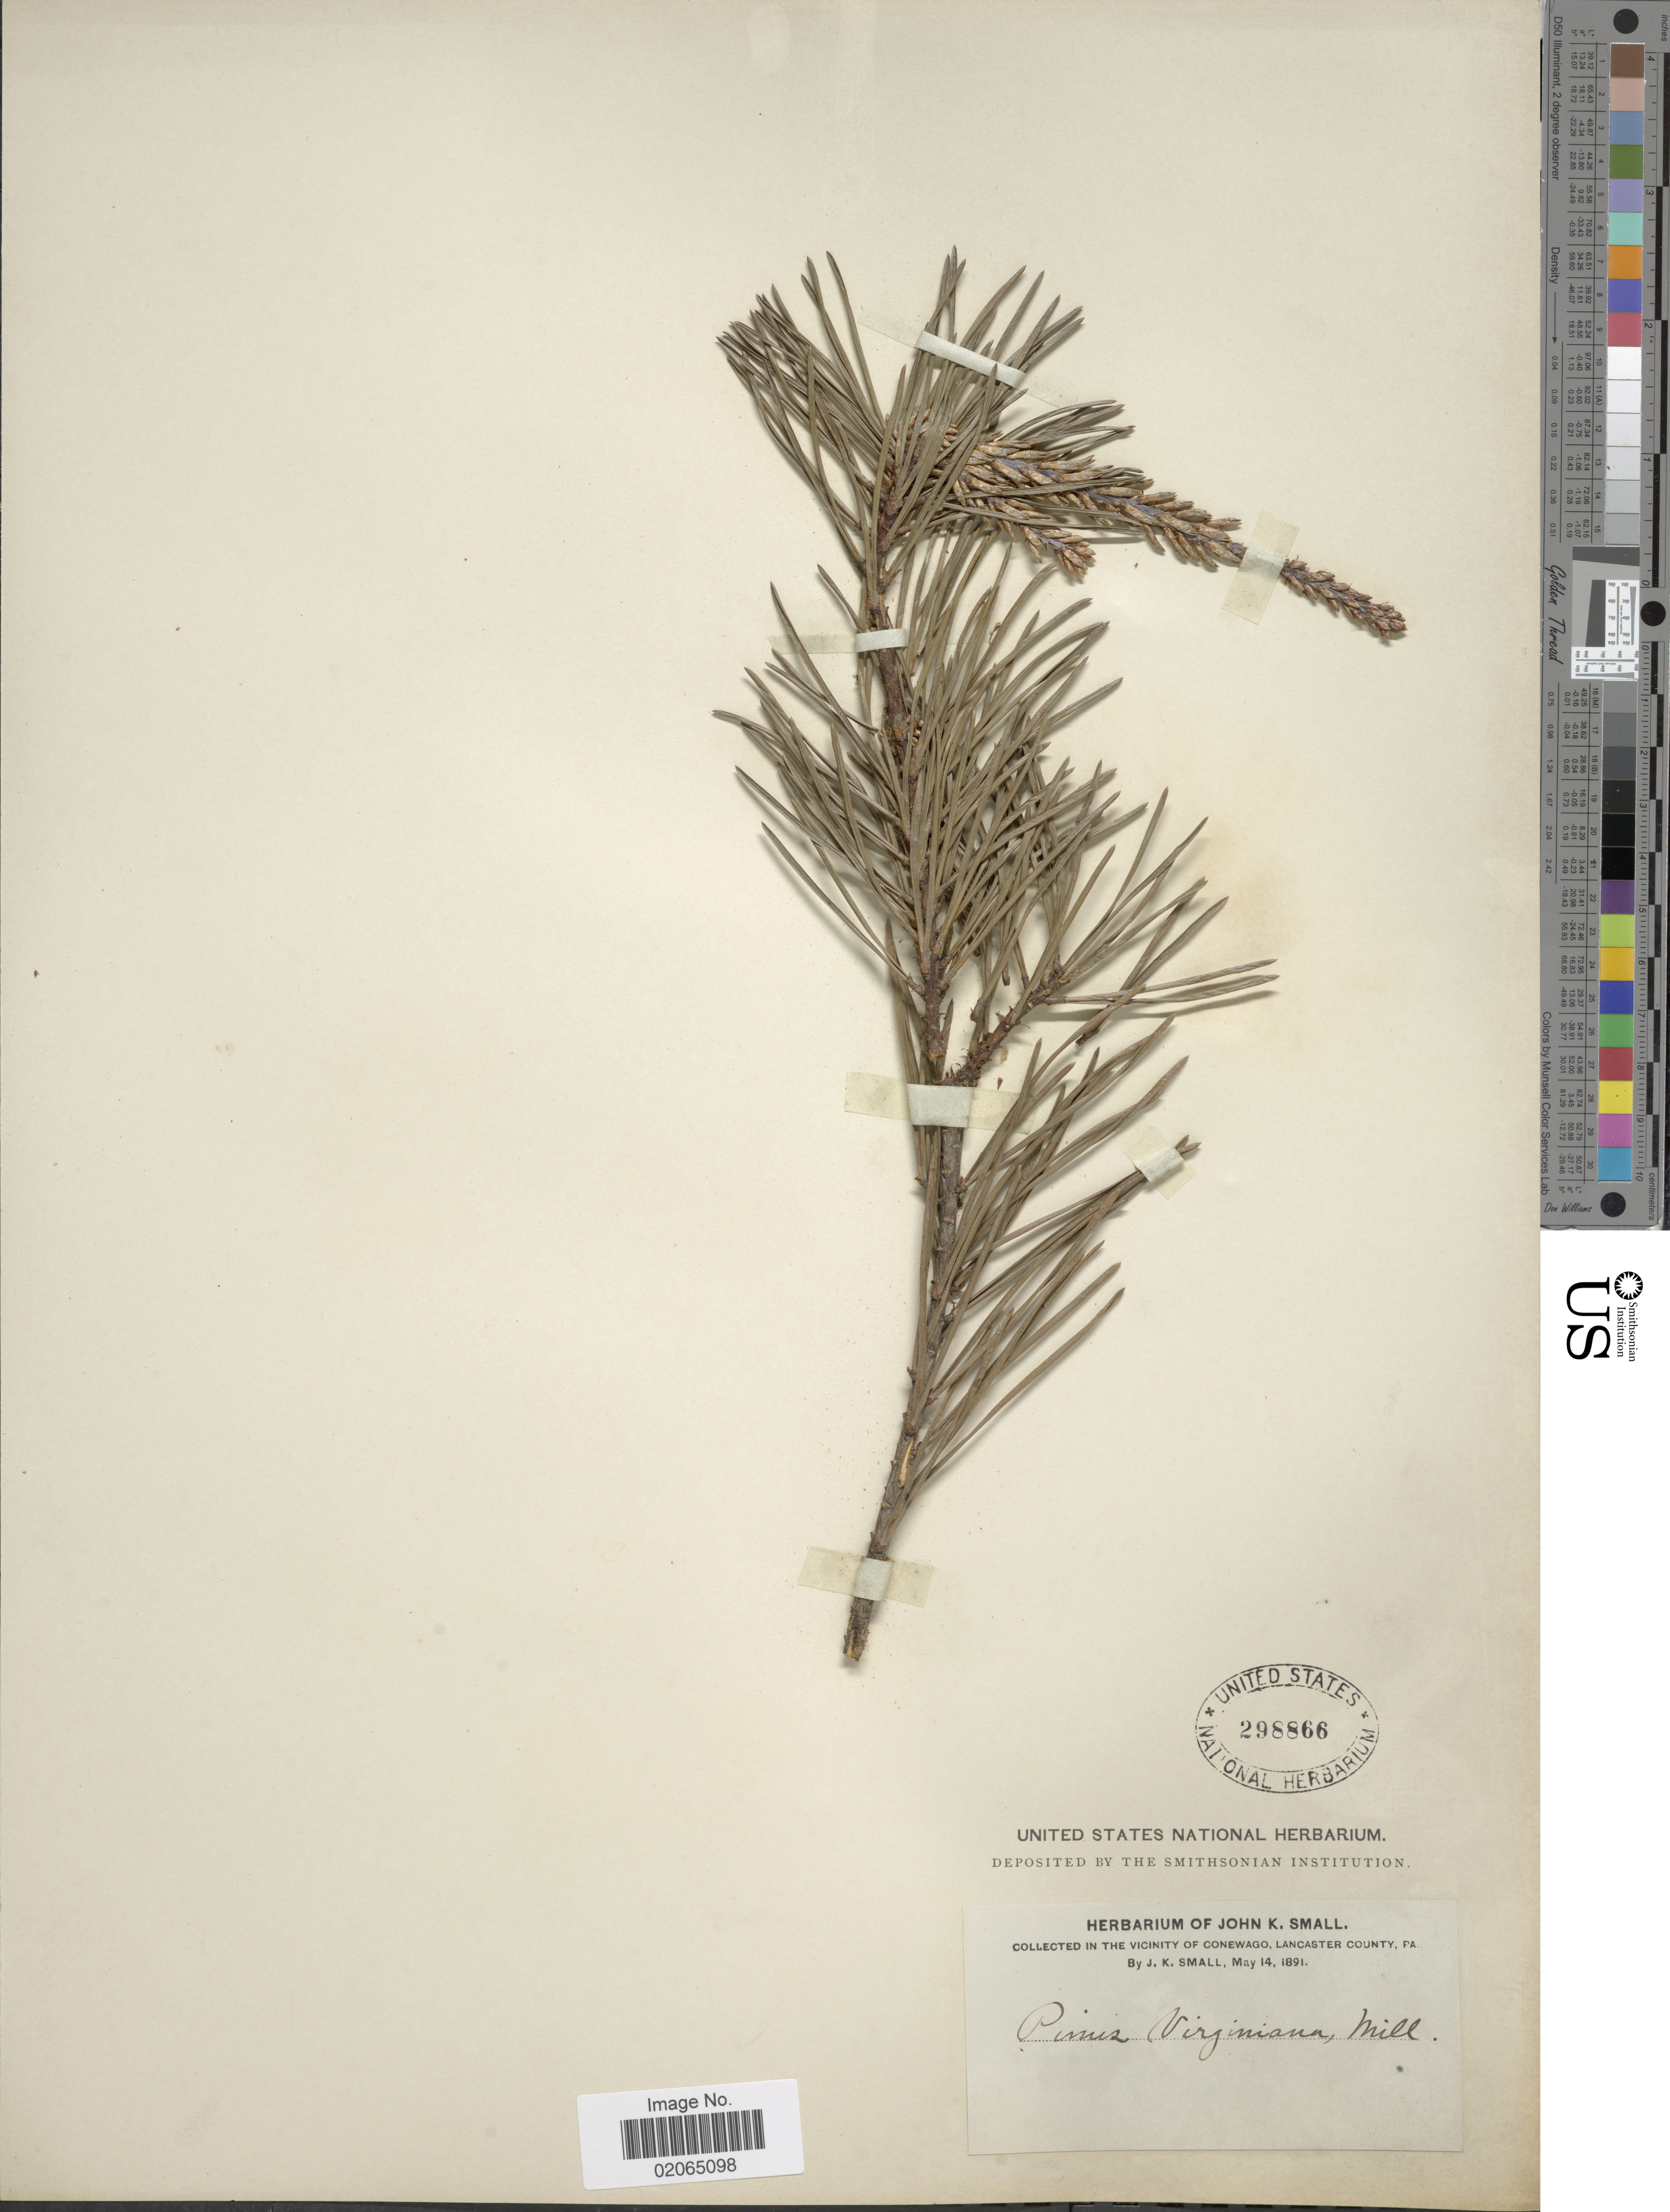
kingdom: Plantae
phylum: Tracheophyta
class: Pinopsida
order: Pinales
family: Pinaceae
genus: Pinus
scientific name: Pinus virginiana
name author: Mill.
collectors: J. K. Small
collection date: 1891-05-14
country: United States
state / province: Pennsylvania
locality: The vicinity of Conewago, lancaster County, Pa.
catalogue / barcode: US 298866